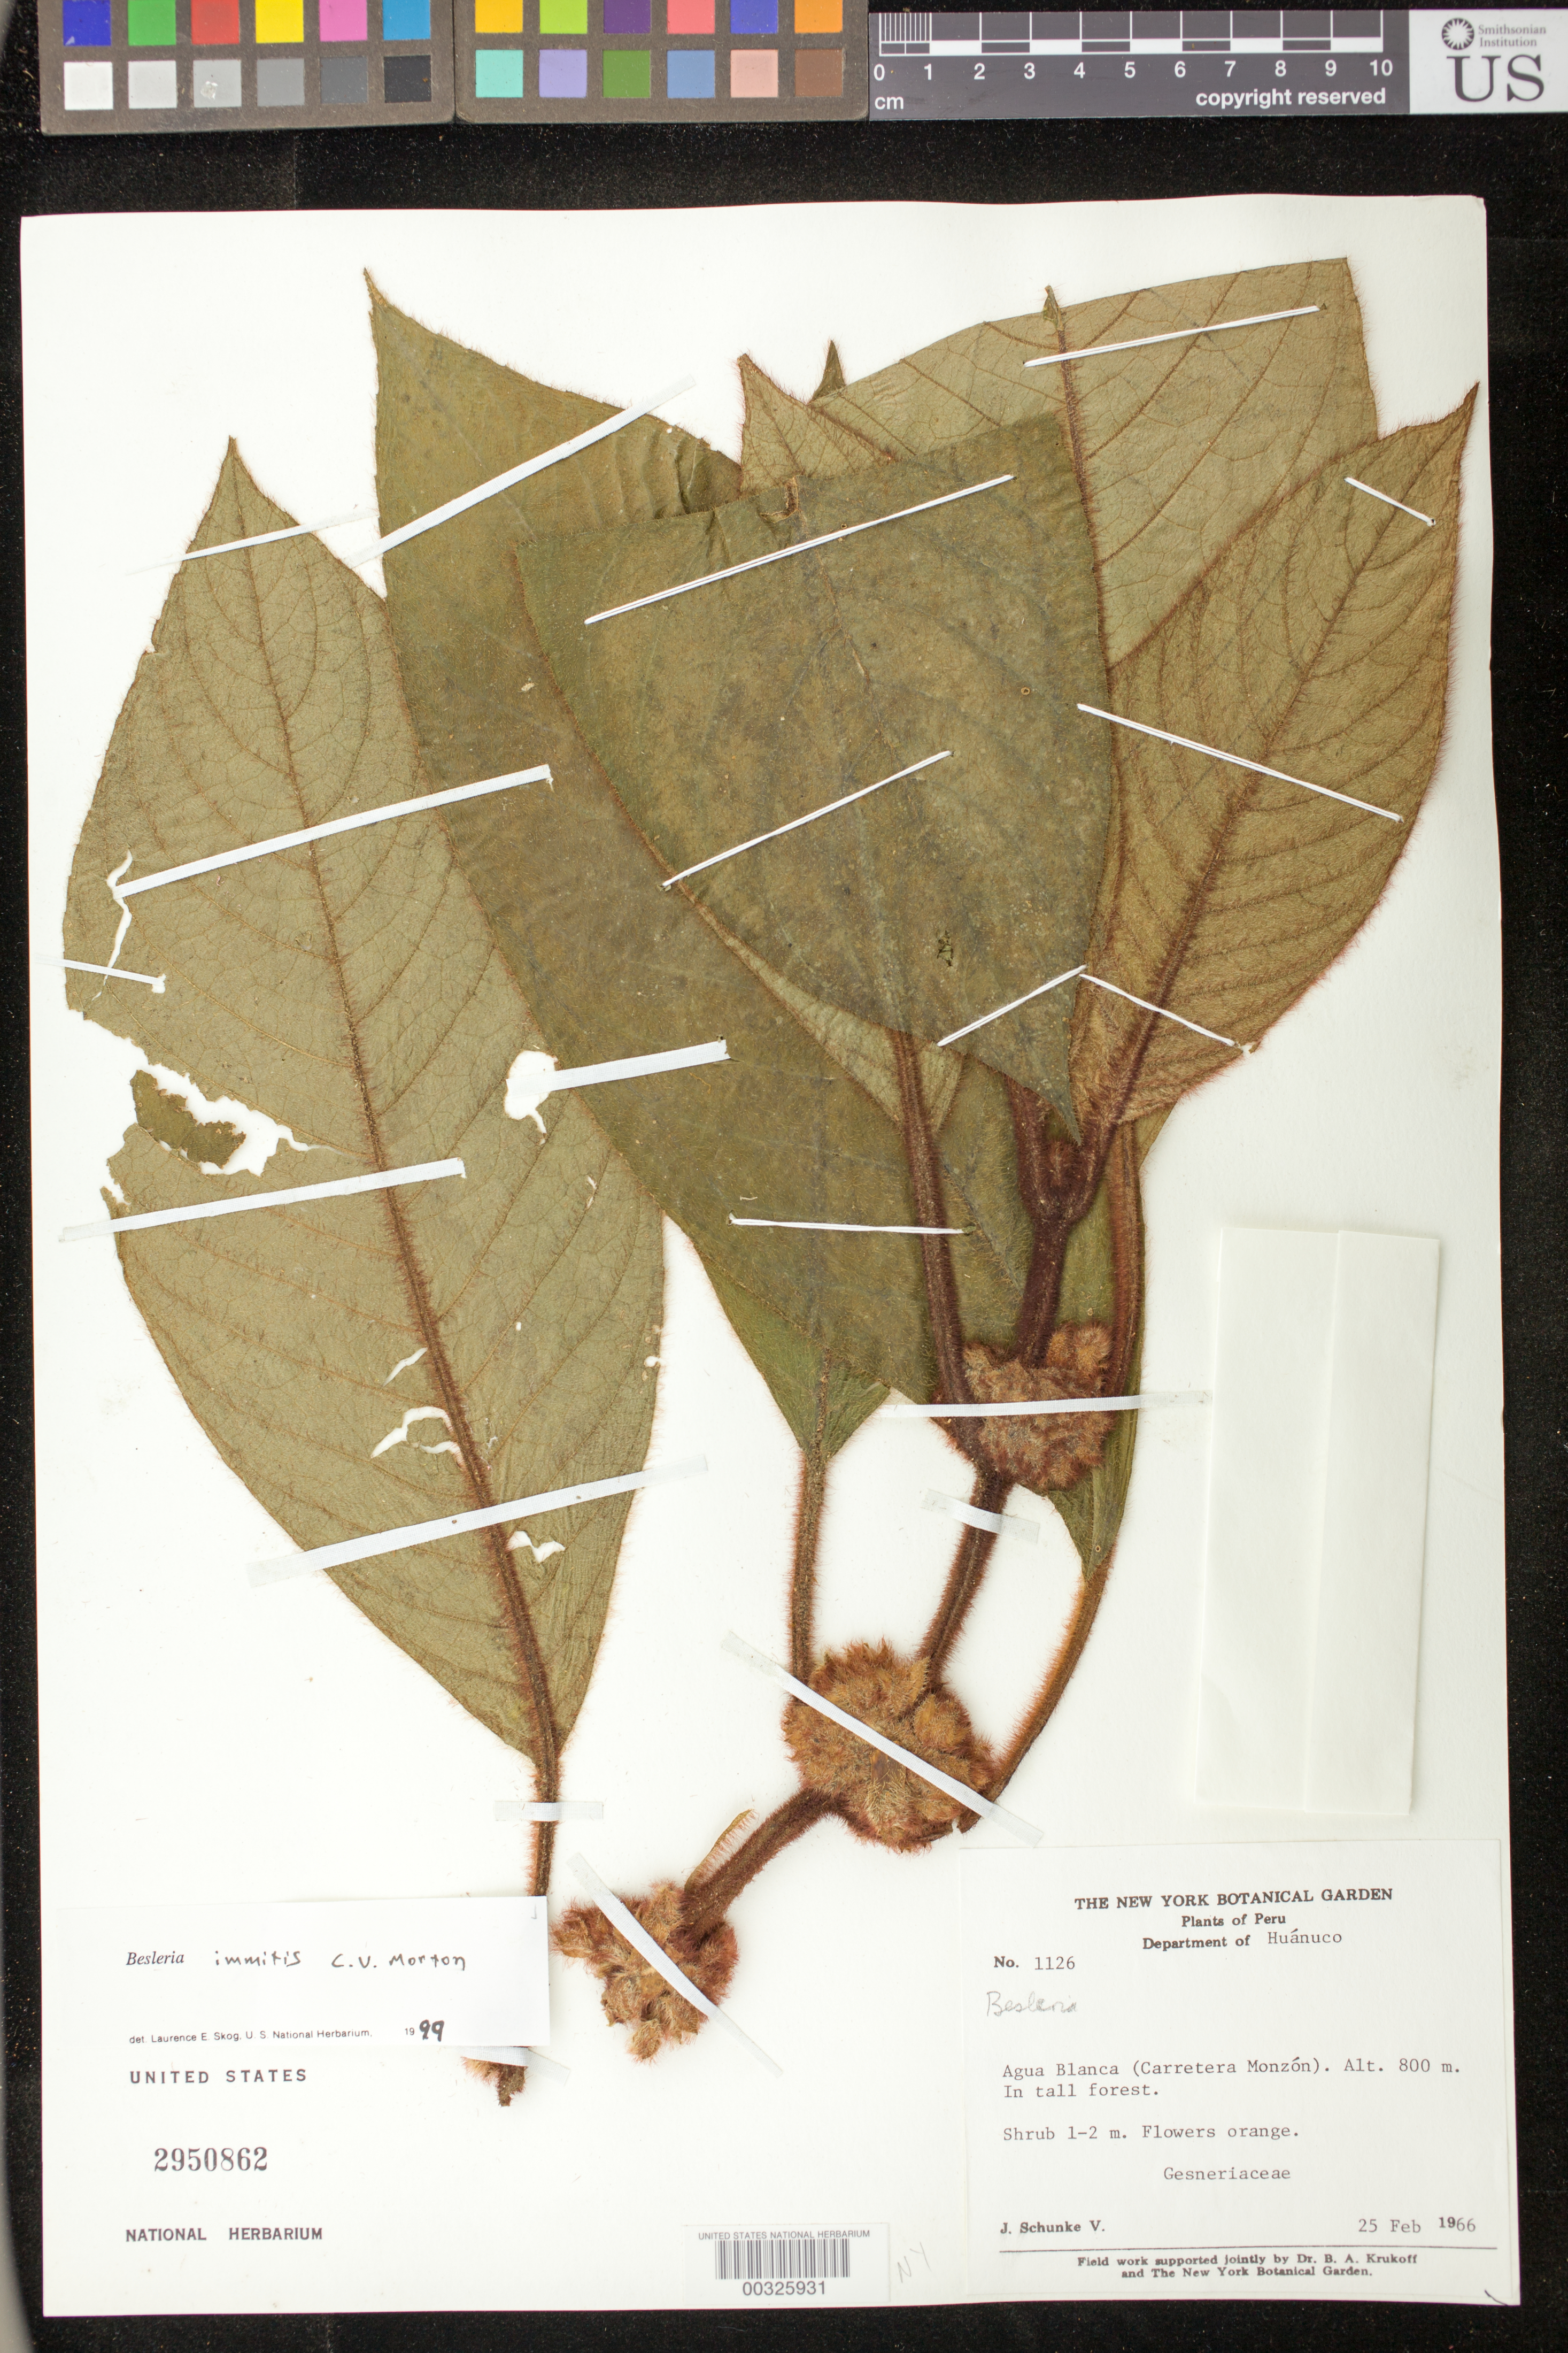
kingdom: Plantae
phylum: Tracheophyta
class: Magnoliopsida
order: Lamiales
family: Gesneriaceae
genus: Besleria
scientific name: Besleria immitis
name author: C.V. Morton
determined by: Skog, Laurence E.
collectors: J. Schunke Vigo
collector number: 1126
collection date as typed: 25 Feb 1966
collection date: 1966-02-25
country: Peru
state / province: Huánuco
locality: Agua Blanca (Carretera Monzón)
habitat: In tall forest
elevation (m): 800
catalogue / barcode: US 2950862